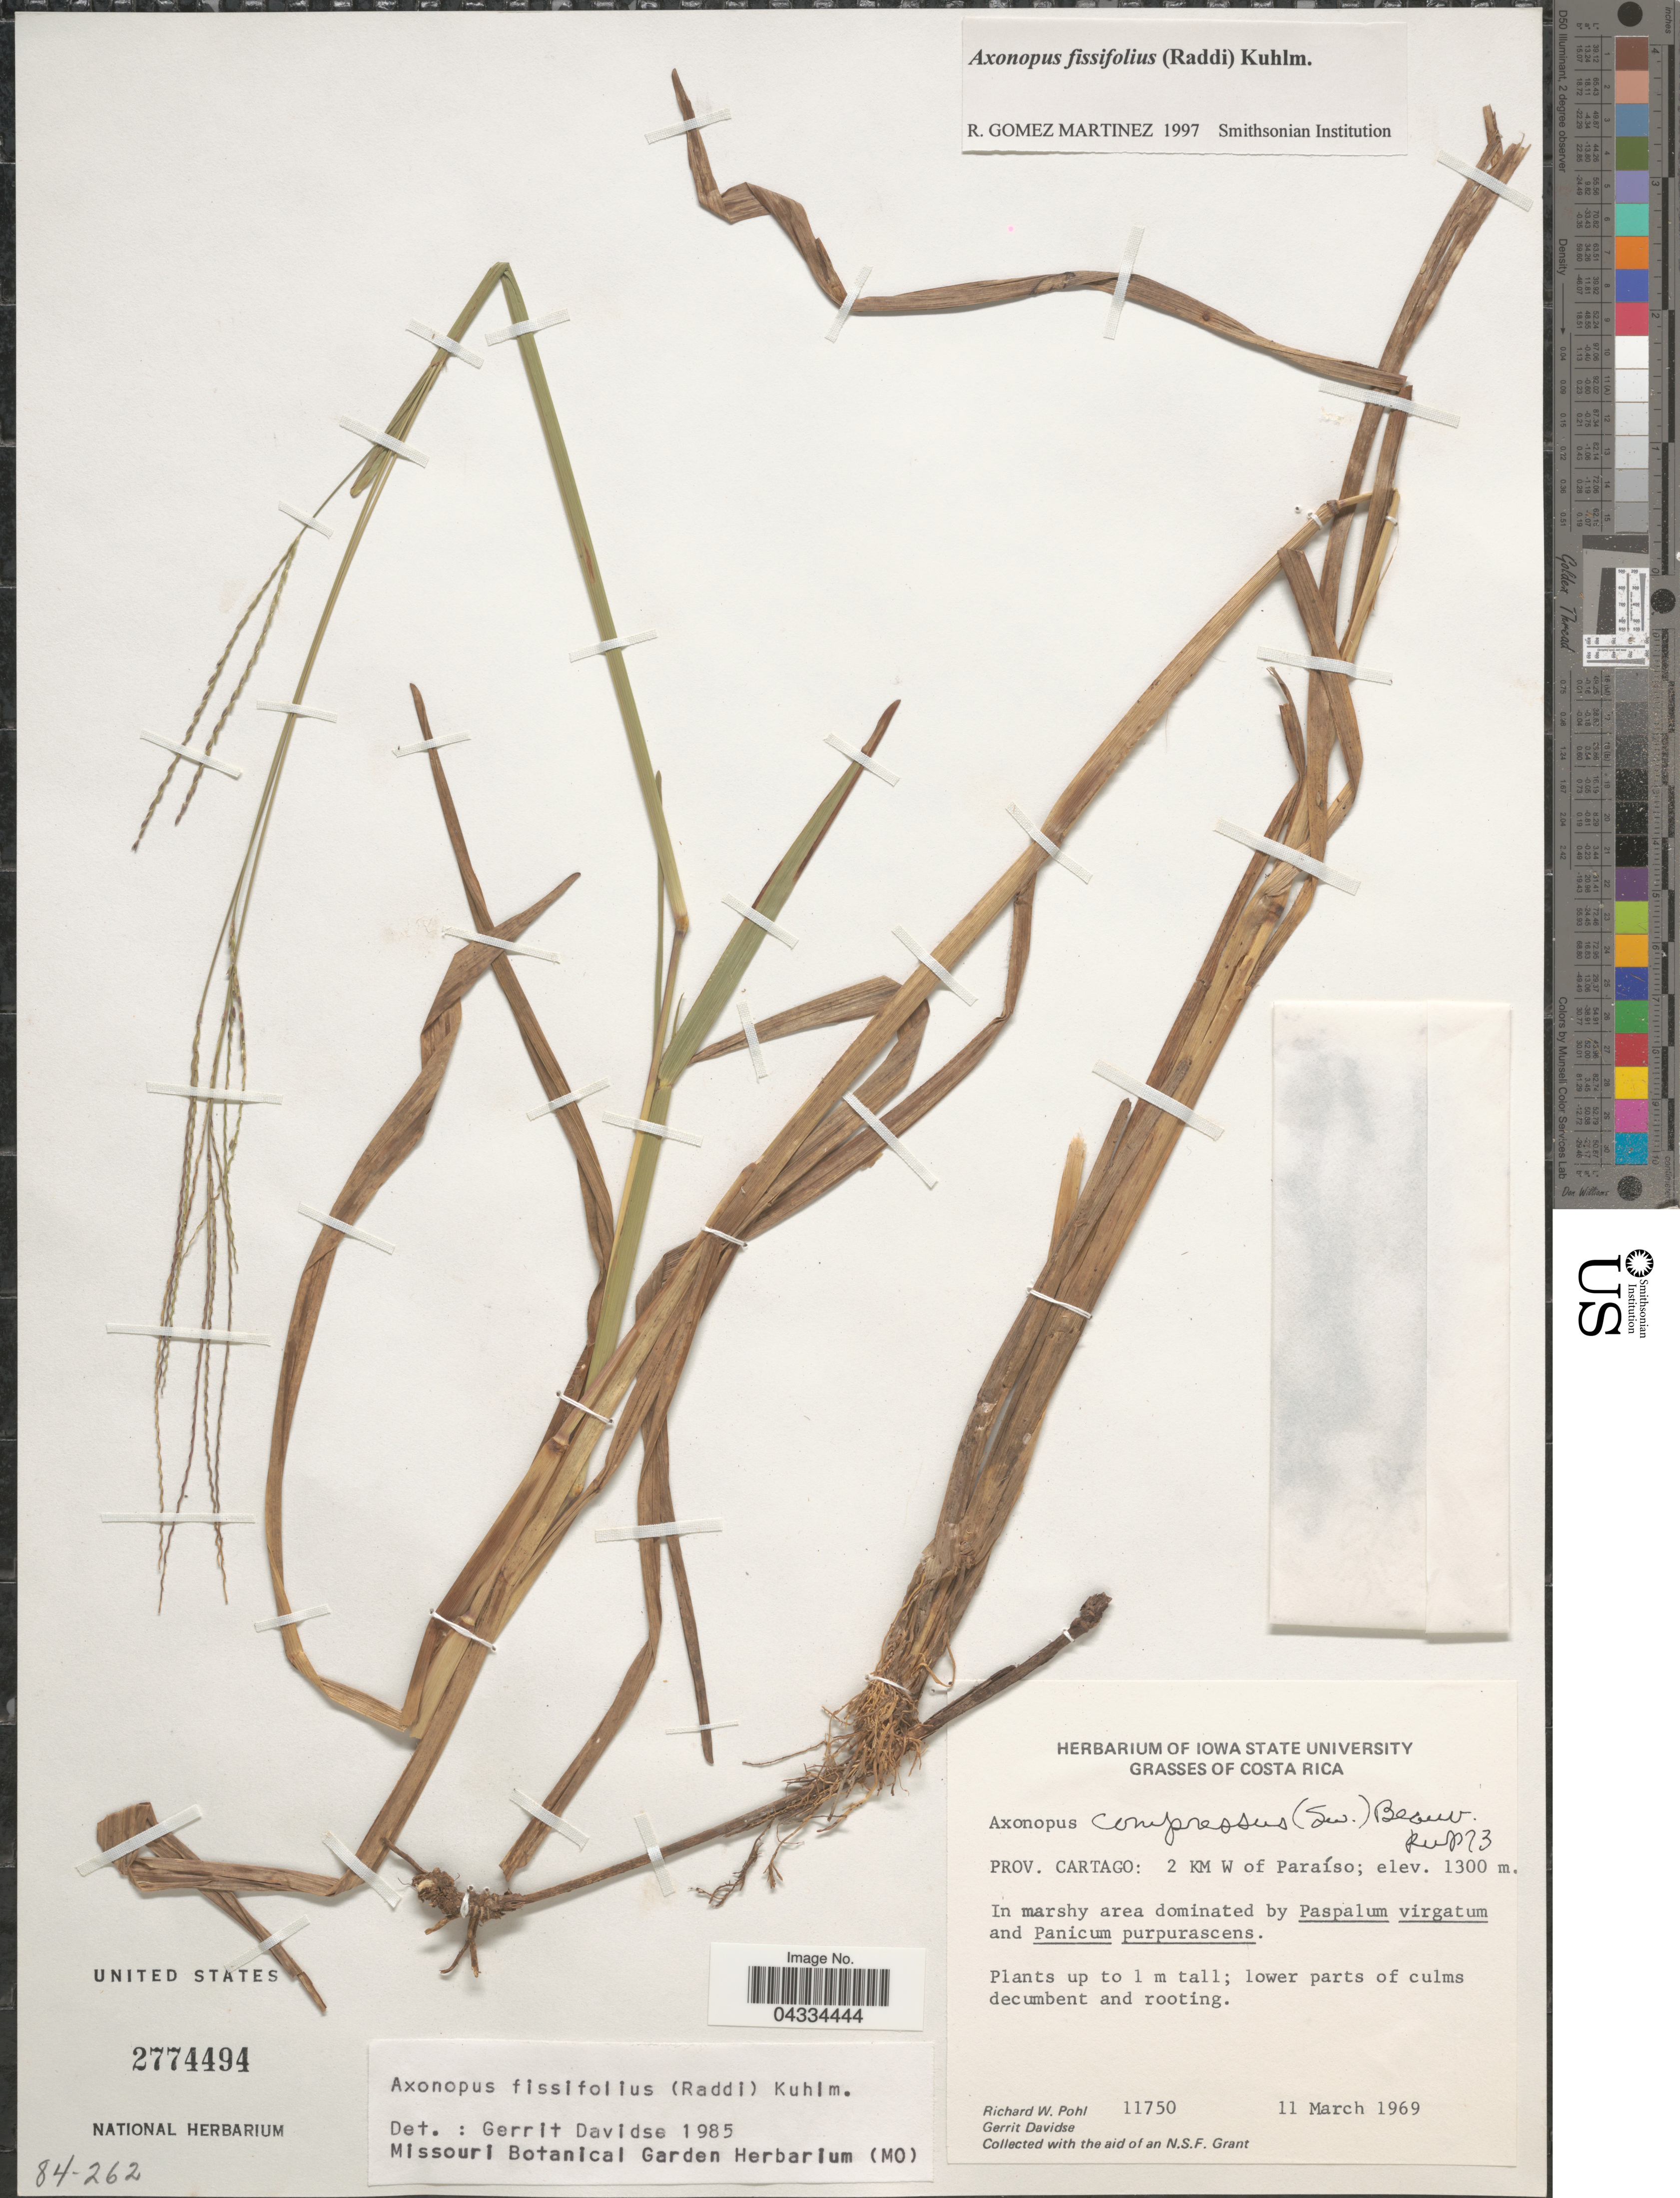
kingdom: Plantae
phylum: Tracheophyta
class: Liliopsida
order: Poales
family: Poaceae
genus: Axonopus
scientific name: Axonopus fissifolius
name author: (Raddi) Kuhlm.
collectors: R. W. Pohl & G. Davidse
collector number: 11750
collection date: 1969-03-11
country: Costa Rica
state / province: Cartago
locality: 2 KM W of Paraíso.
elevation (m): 1300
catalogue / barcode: US 2774494